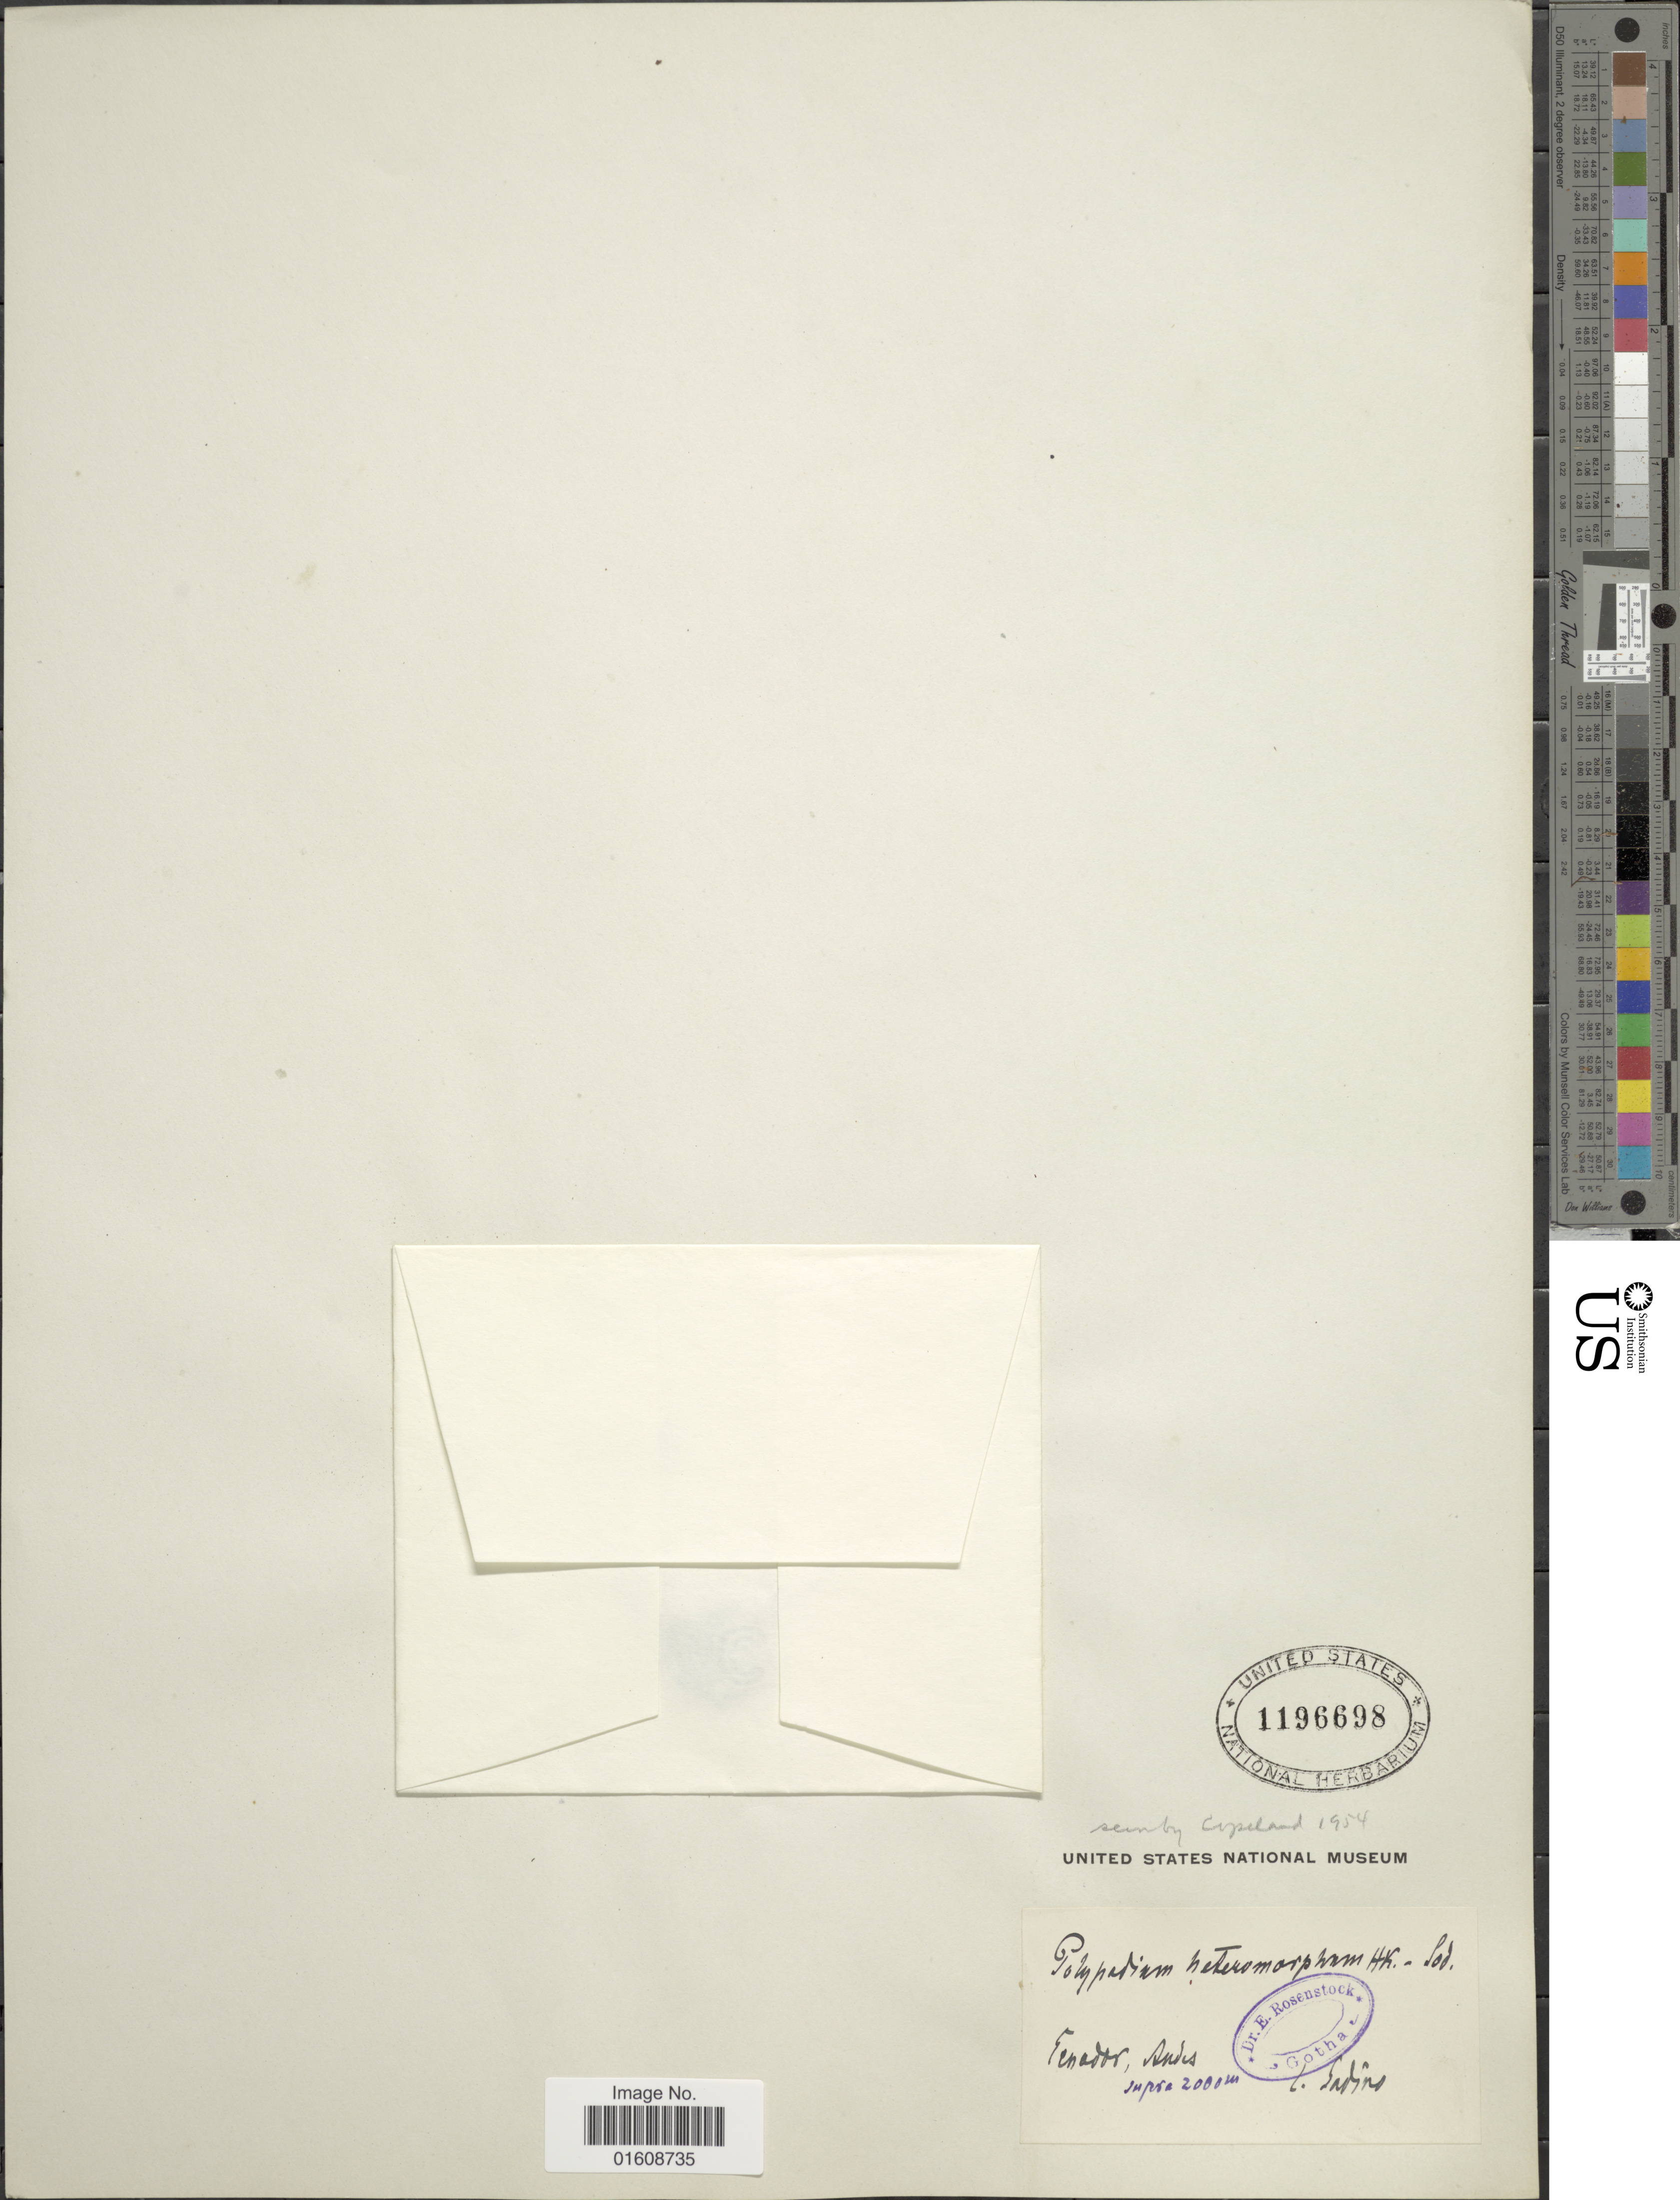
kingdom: Plantae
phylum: Tracheophyta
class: Polypodiopsida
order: Polypodiales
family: Polypodiaceae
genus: Alansmia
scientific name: Alansmia heteromorpha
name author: (Hook. & Grev.) Moguel & M. Kessler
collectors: Sodiro, --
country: Ecuador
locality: Andes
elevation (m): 2000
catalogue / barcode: US 1196698